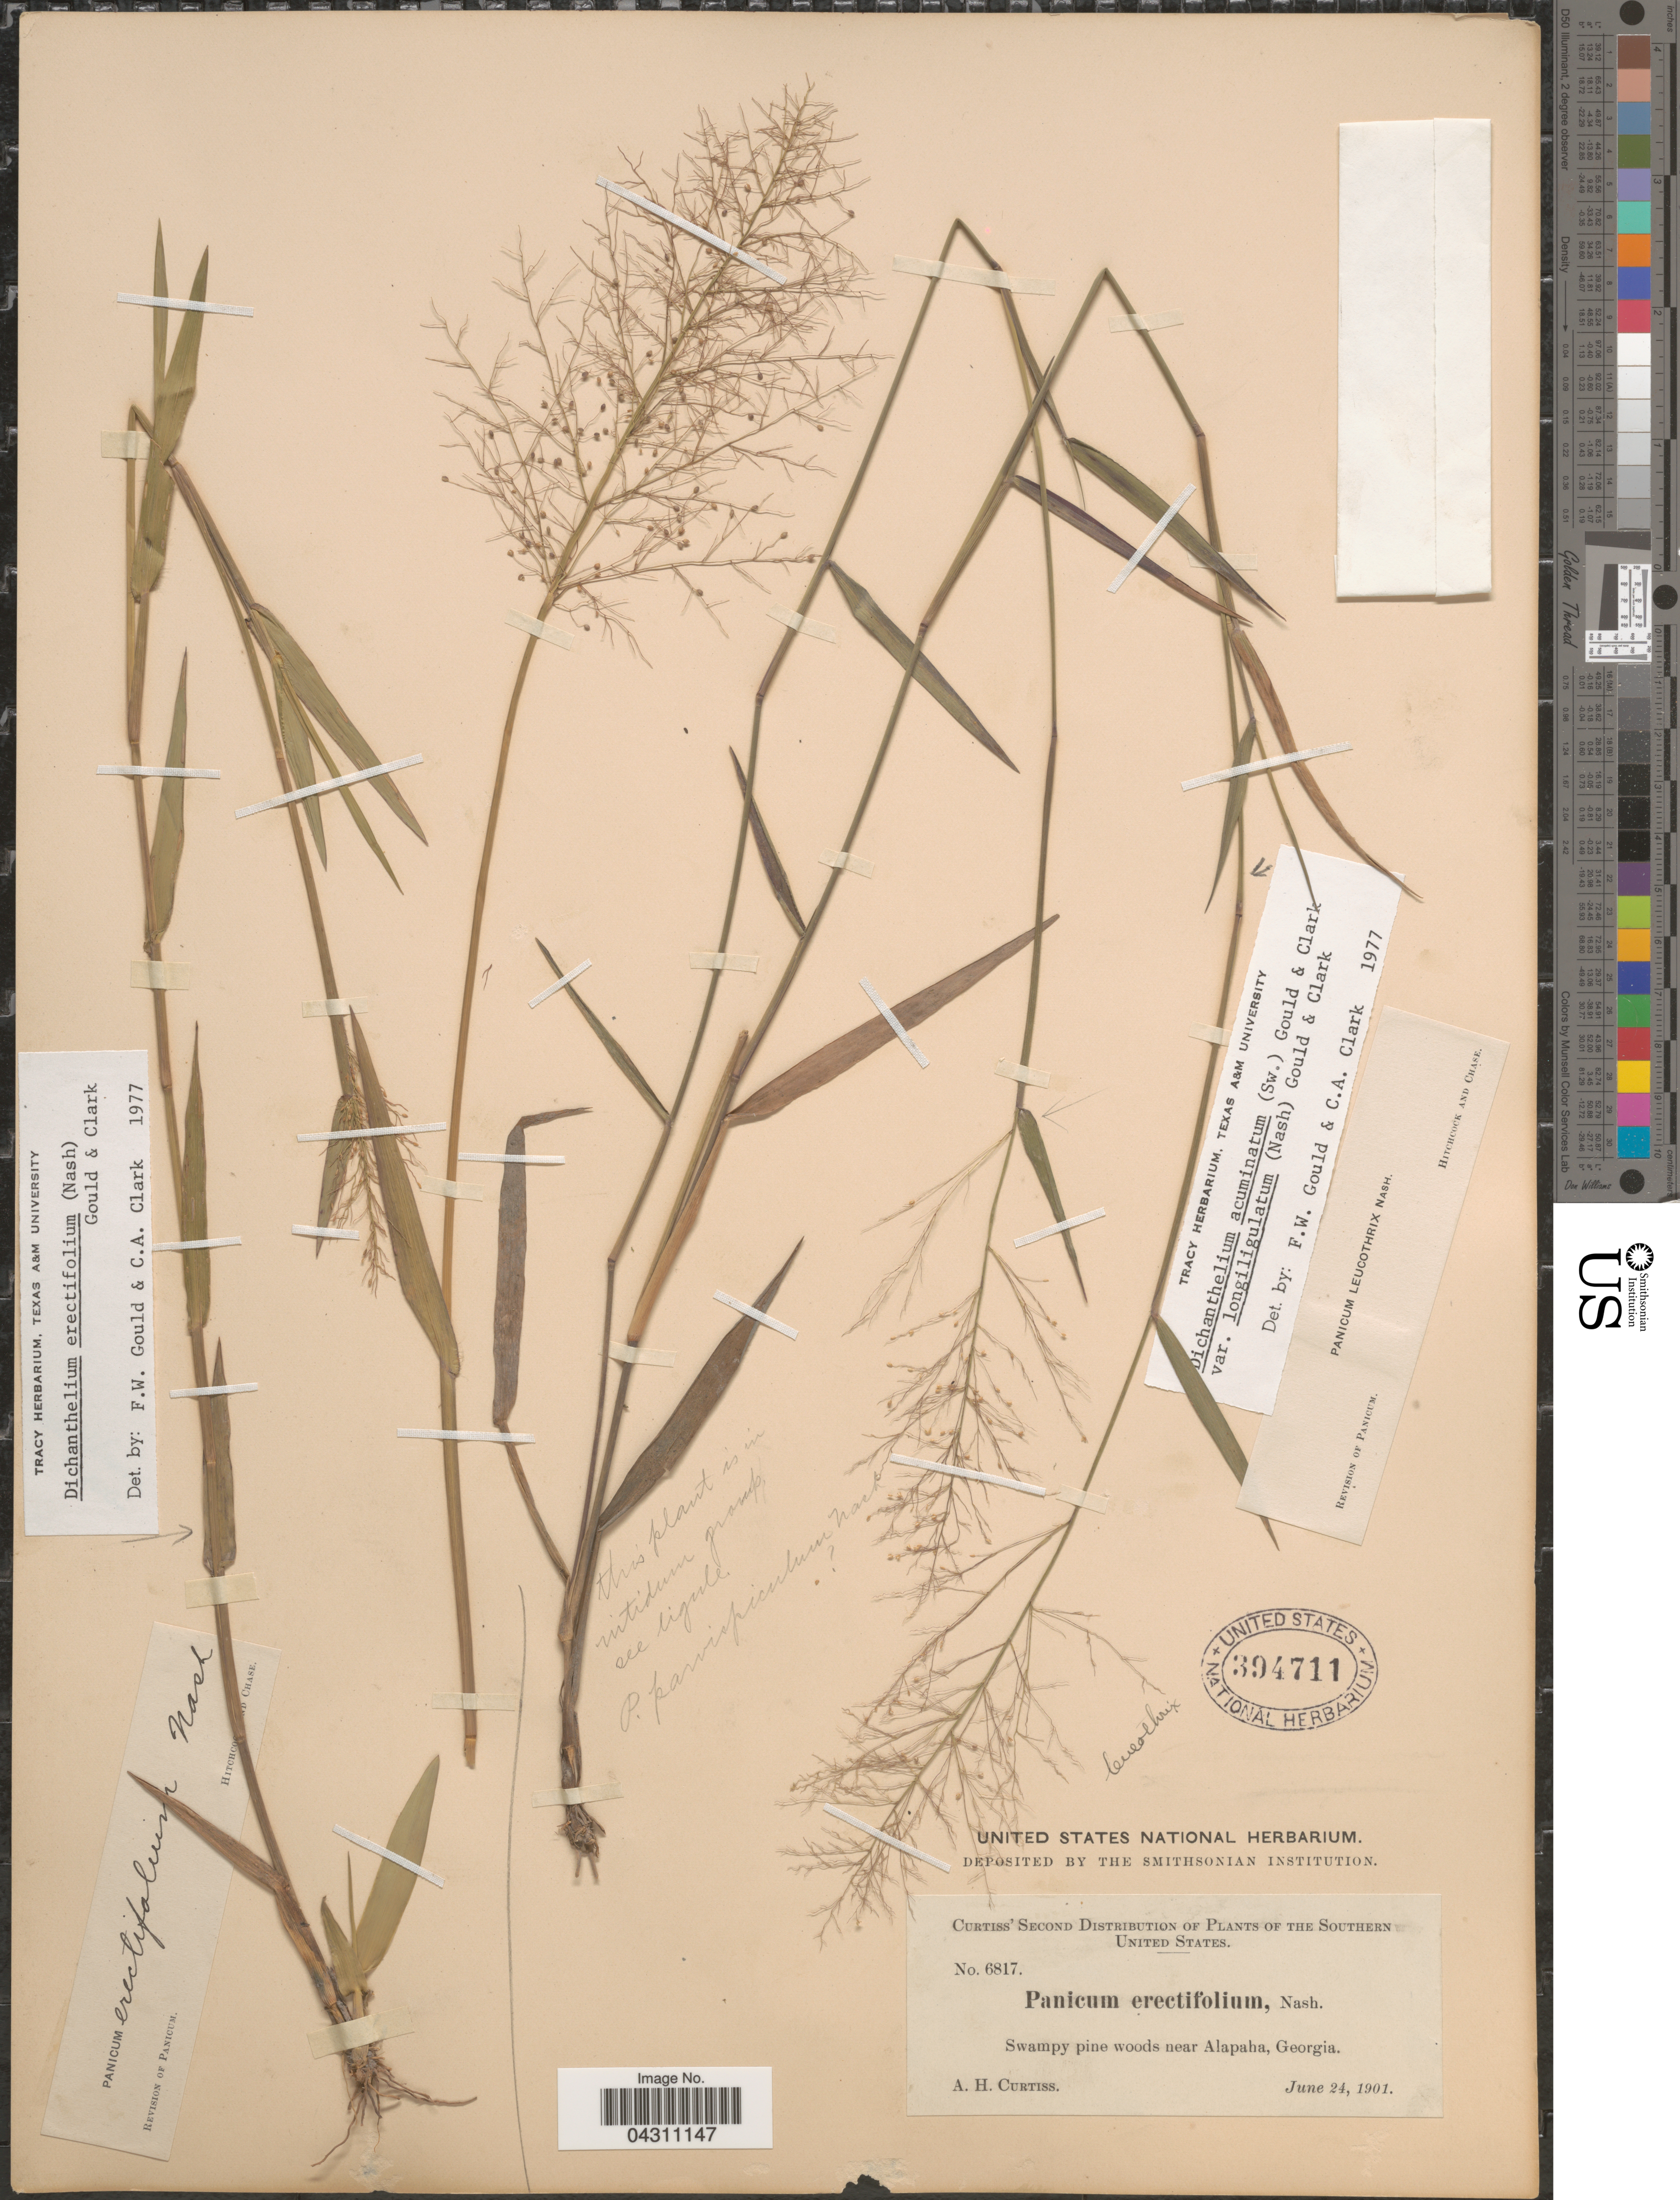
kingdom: Plantae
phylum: Tracheophyta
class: Liliopsida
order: Poales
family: Poaceae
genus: Dichanthelium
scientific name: Dichanthelium sphaerocarpon var. floridanum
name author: (Vasey) Davidse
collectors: A. H. Curtiss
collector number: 6817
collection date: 1901-06-24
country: United States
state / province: Georgia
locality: Southern United States. Swampy pine woods near Alapaha.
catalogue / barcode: US 394711